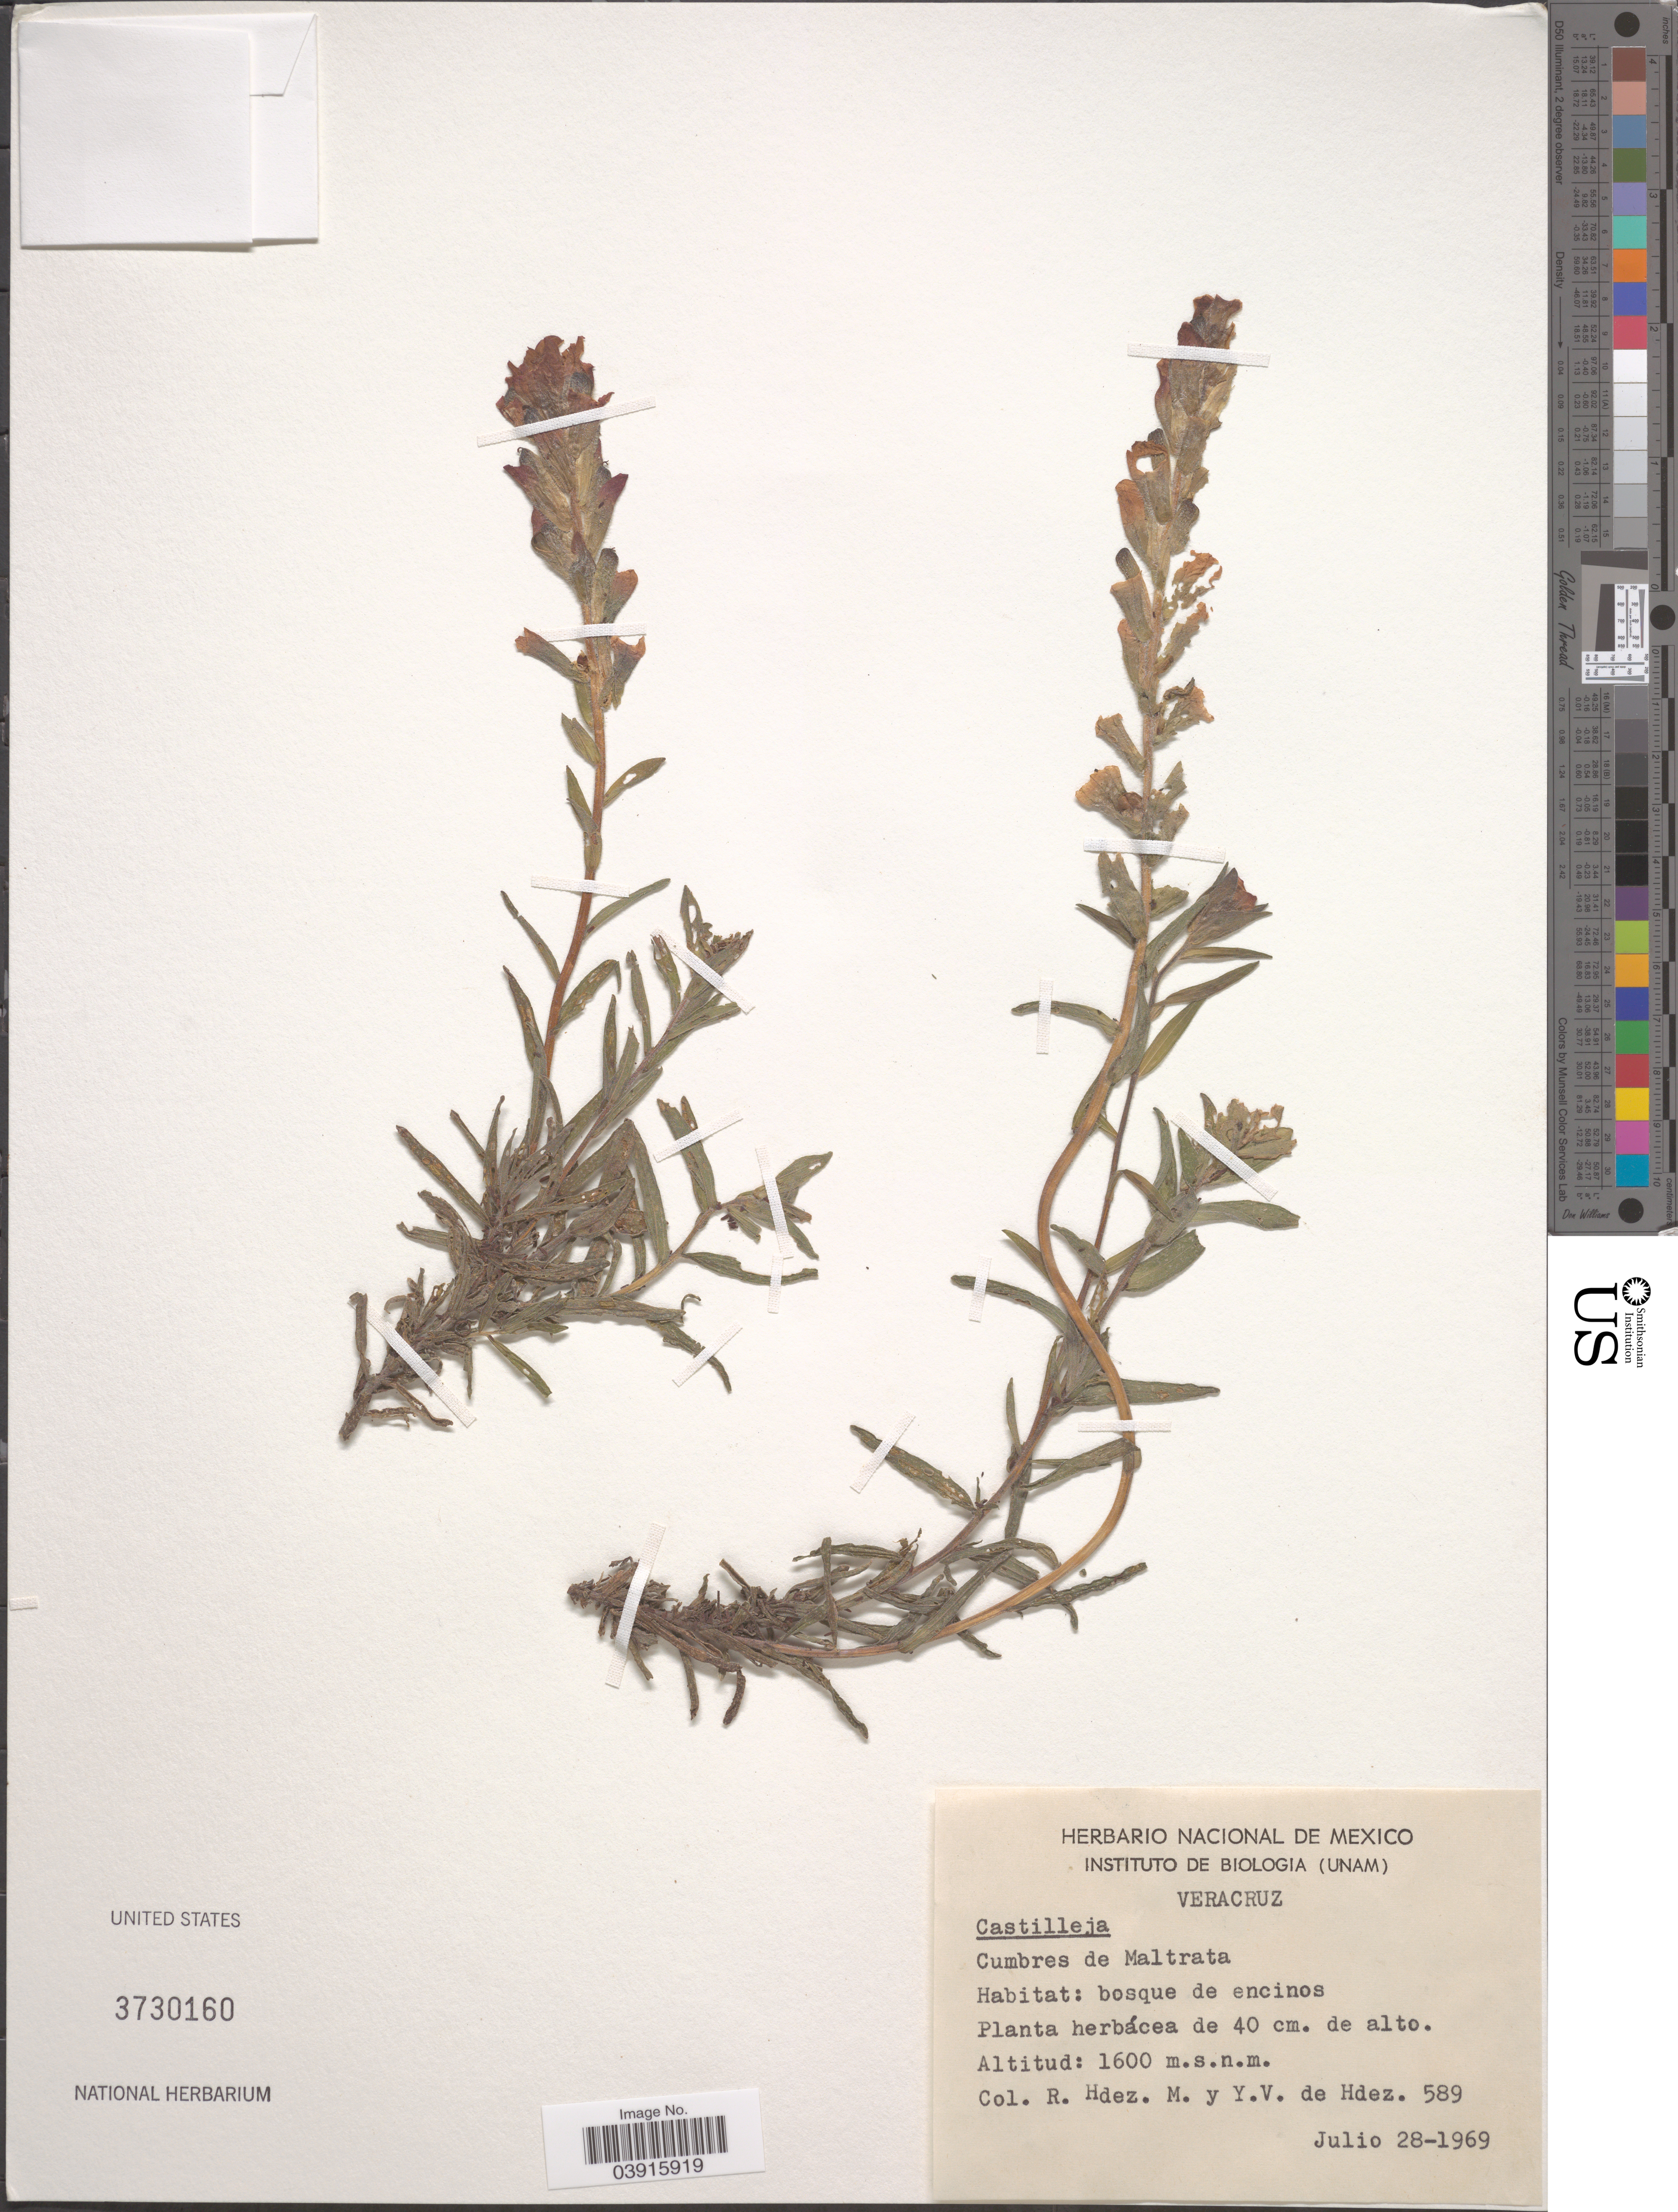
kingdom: Plantae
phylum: Tracheophyta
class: Magnoliopsida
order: Lamiales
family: Orobanchaceae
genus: Castilleja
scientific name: Castilleja sp.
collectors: R. Hernandez M. & Y. V. De Hdez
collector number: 589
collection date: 1969-07-28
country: Mexico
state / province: Veracruz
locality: Veracruz. Cumbres de Maltrata.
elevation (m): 1600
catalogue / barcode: US 3730160